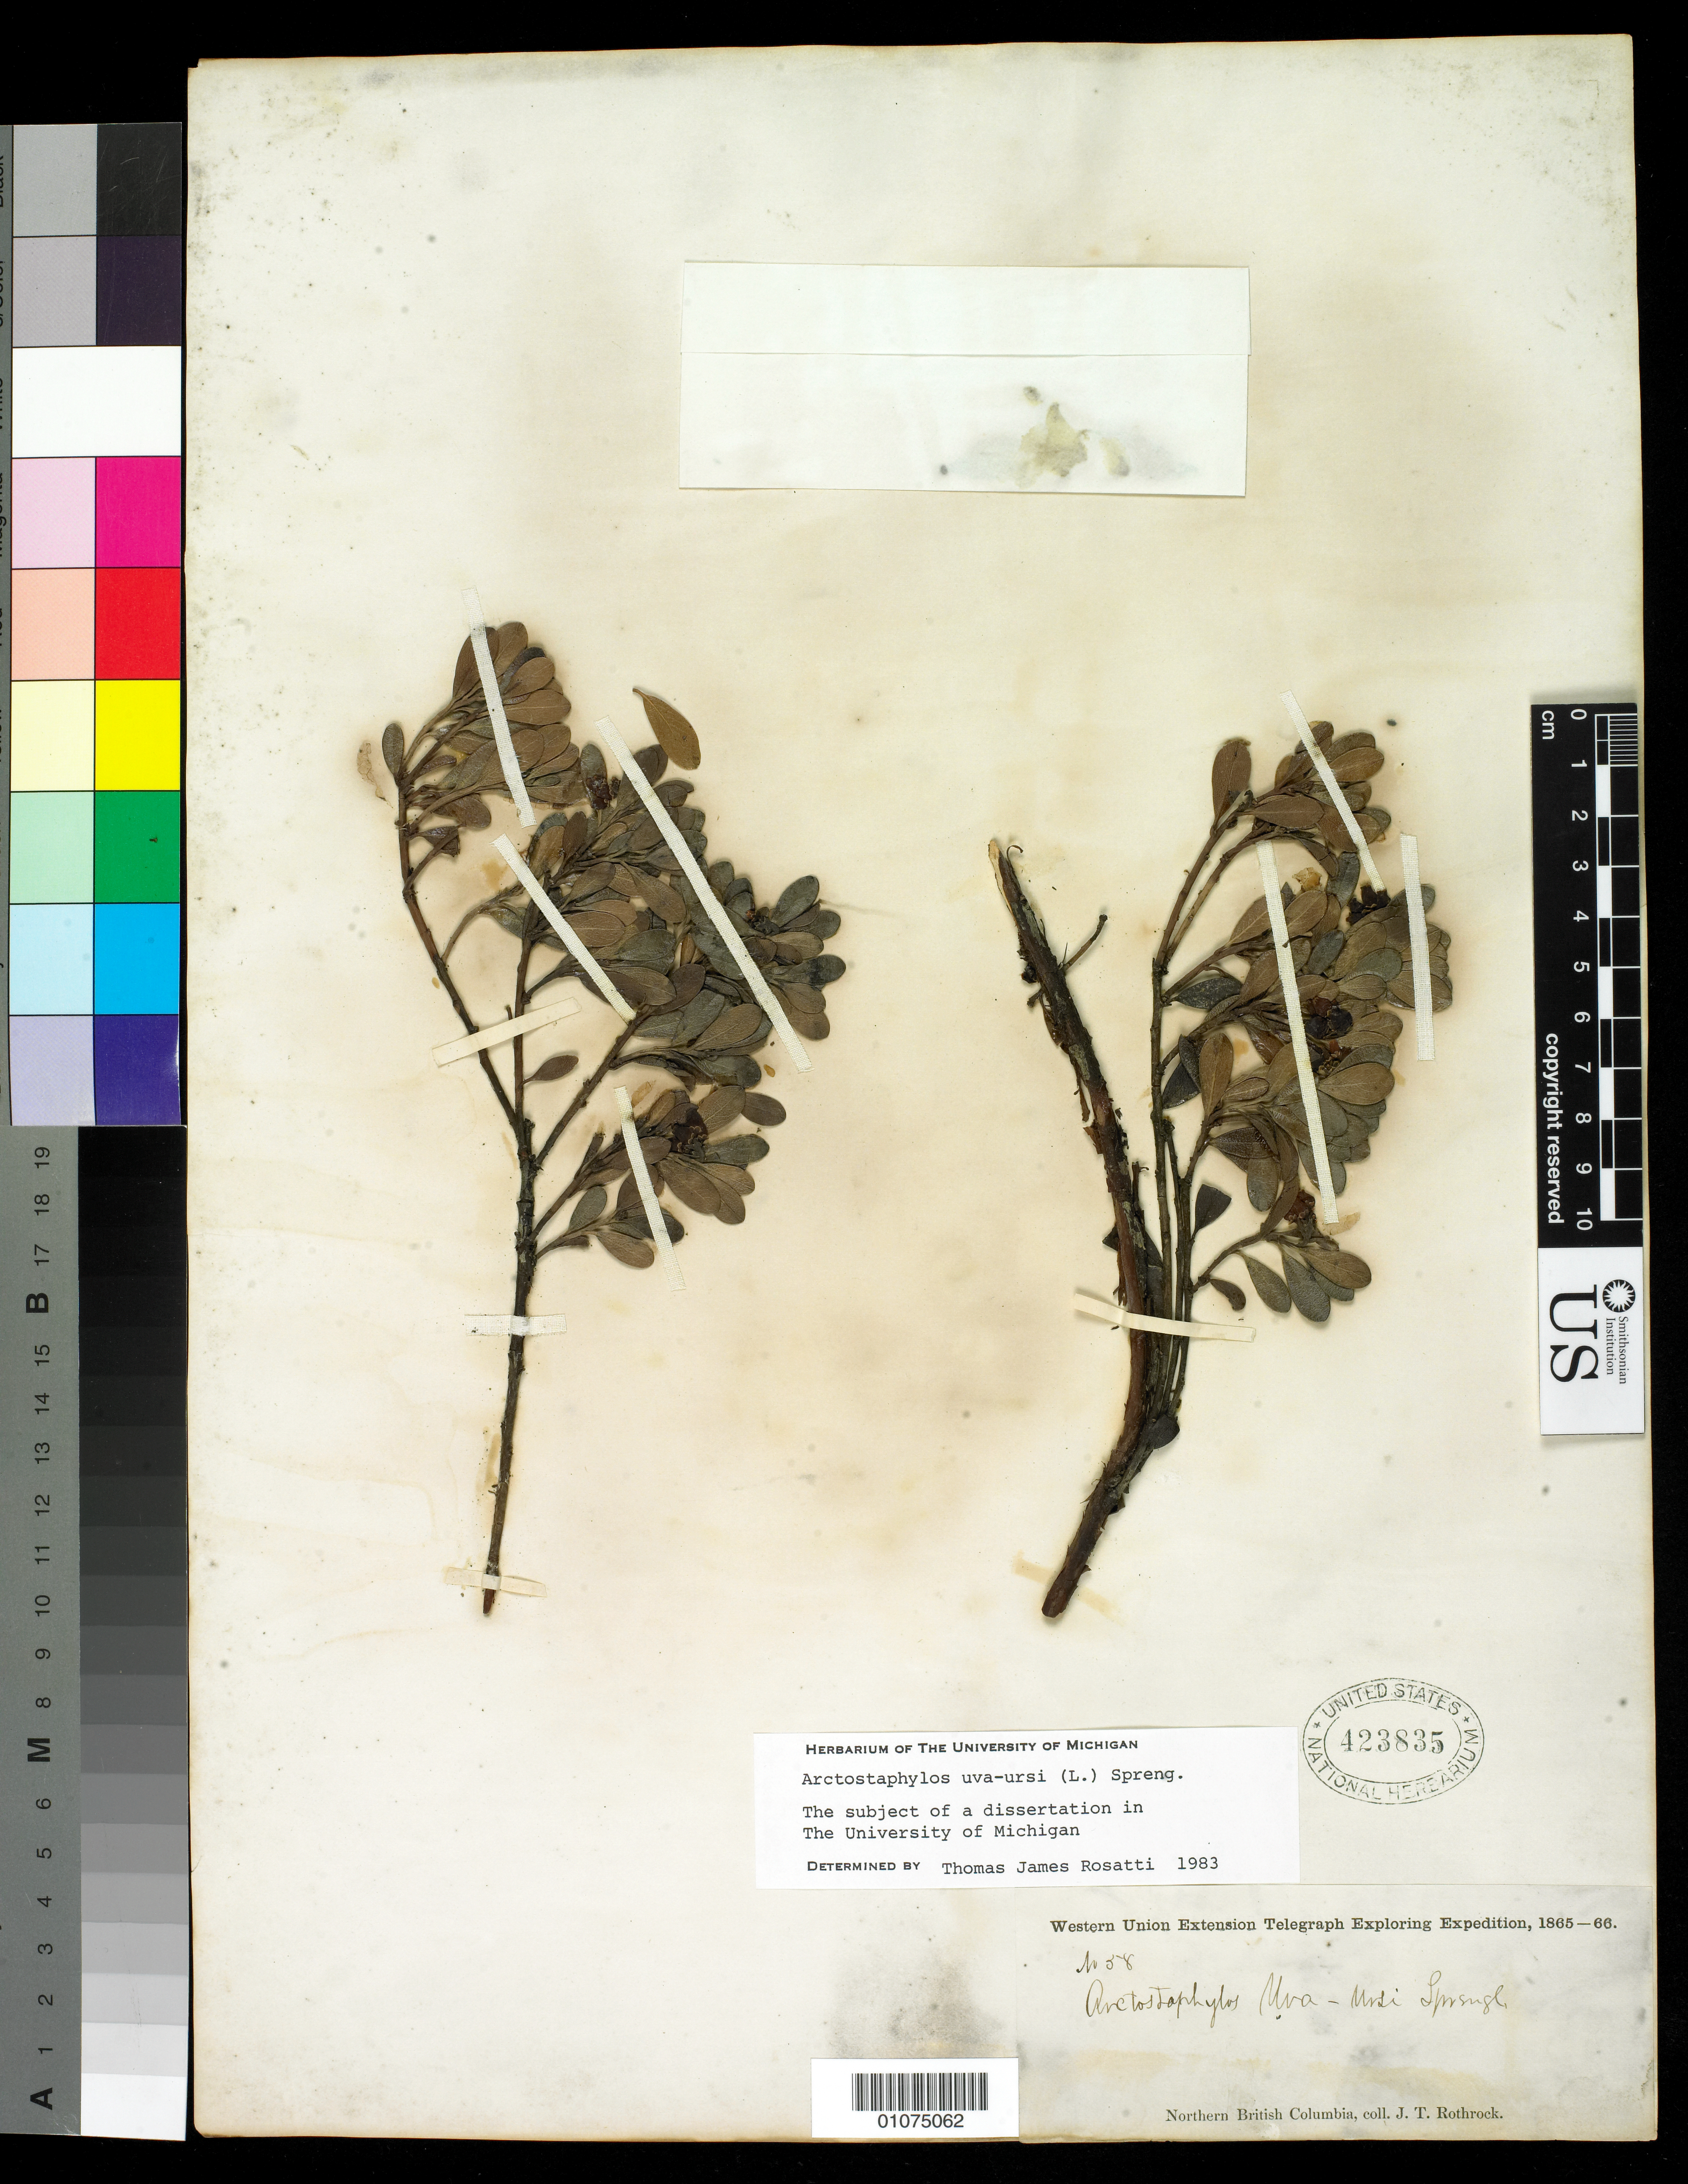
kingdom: Plantae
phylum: Tracheophyta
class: Magnoliopsida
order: Ericales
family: Ericaceae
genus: Arctostaphylos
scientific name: Arctostaphylos uva-ursi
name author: (L.) Spreng.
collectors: J. T. Rothrock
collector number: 58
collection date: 1865/1866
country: Canada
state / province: British Columbia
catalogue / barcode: US 423835